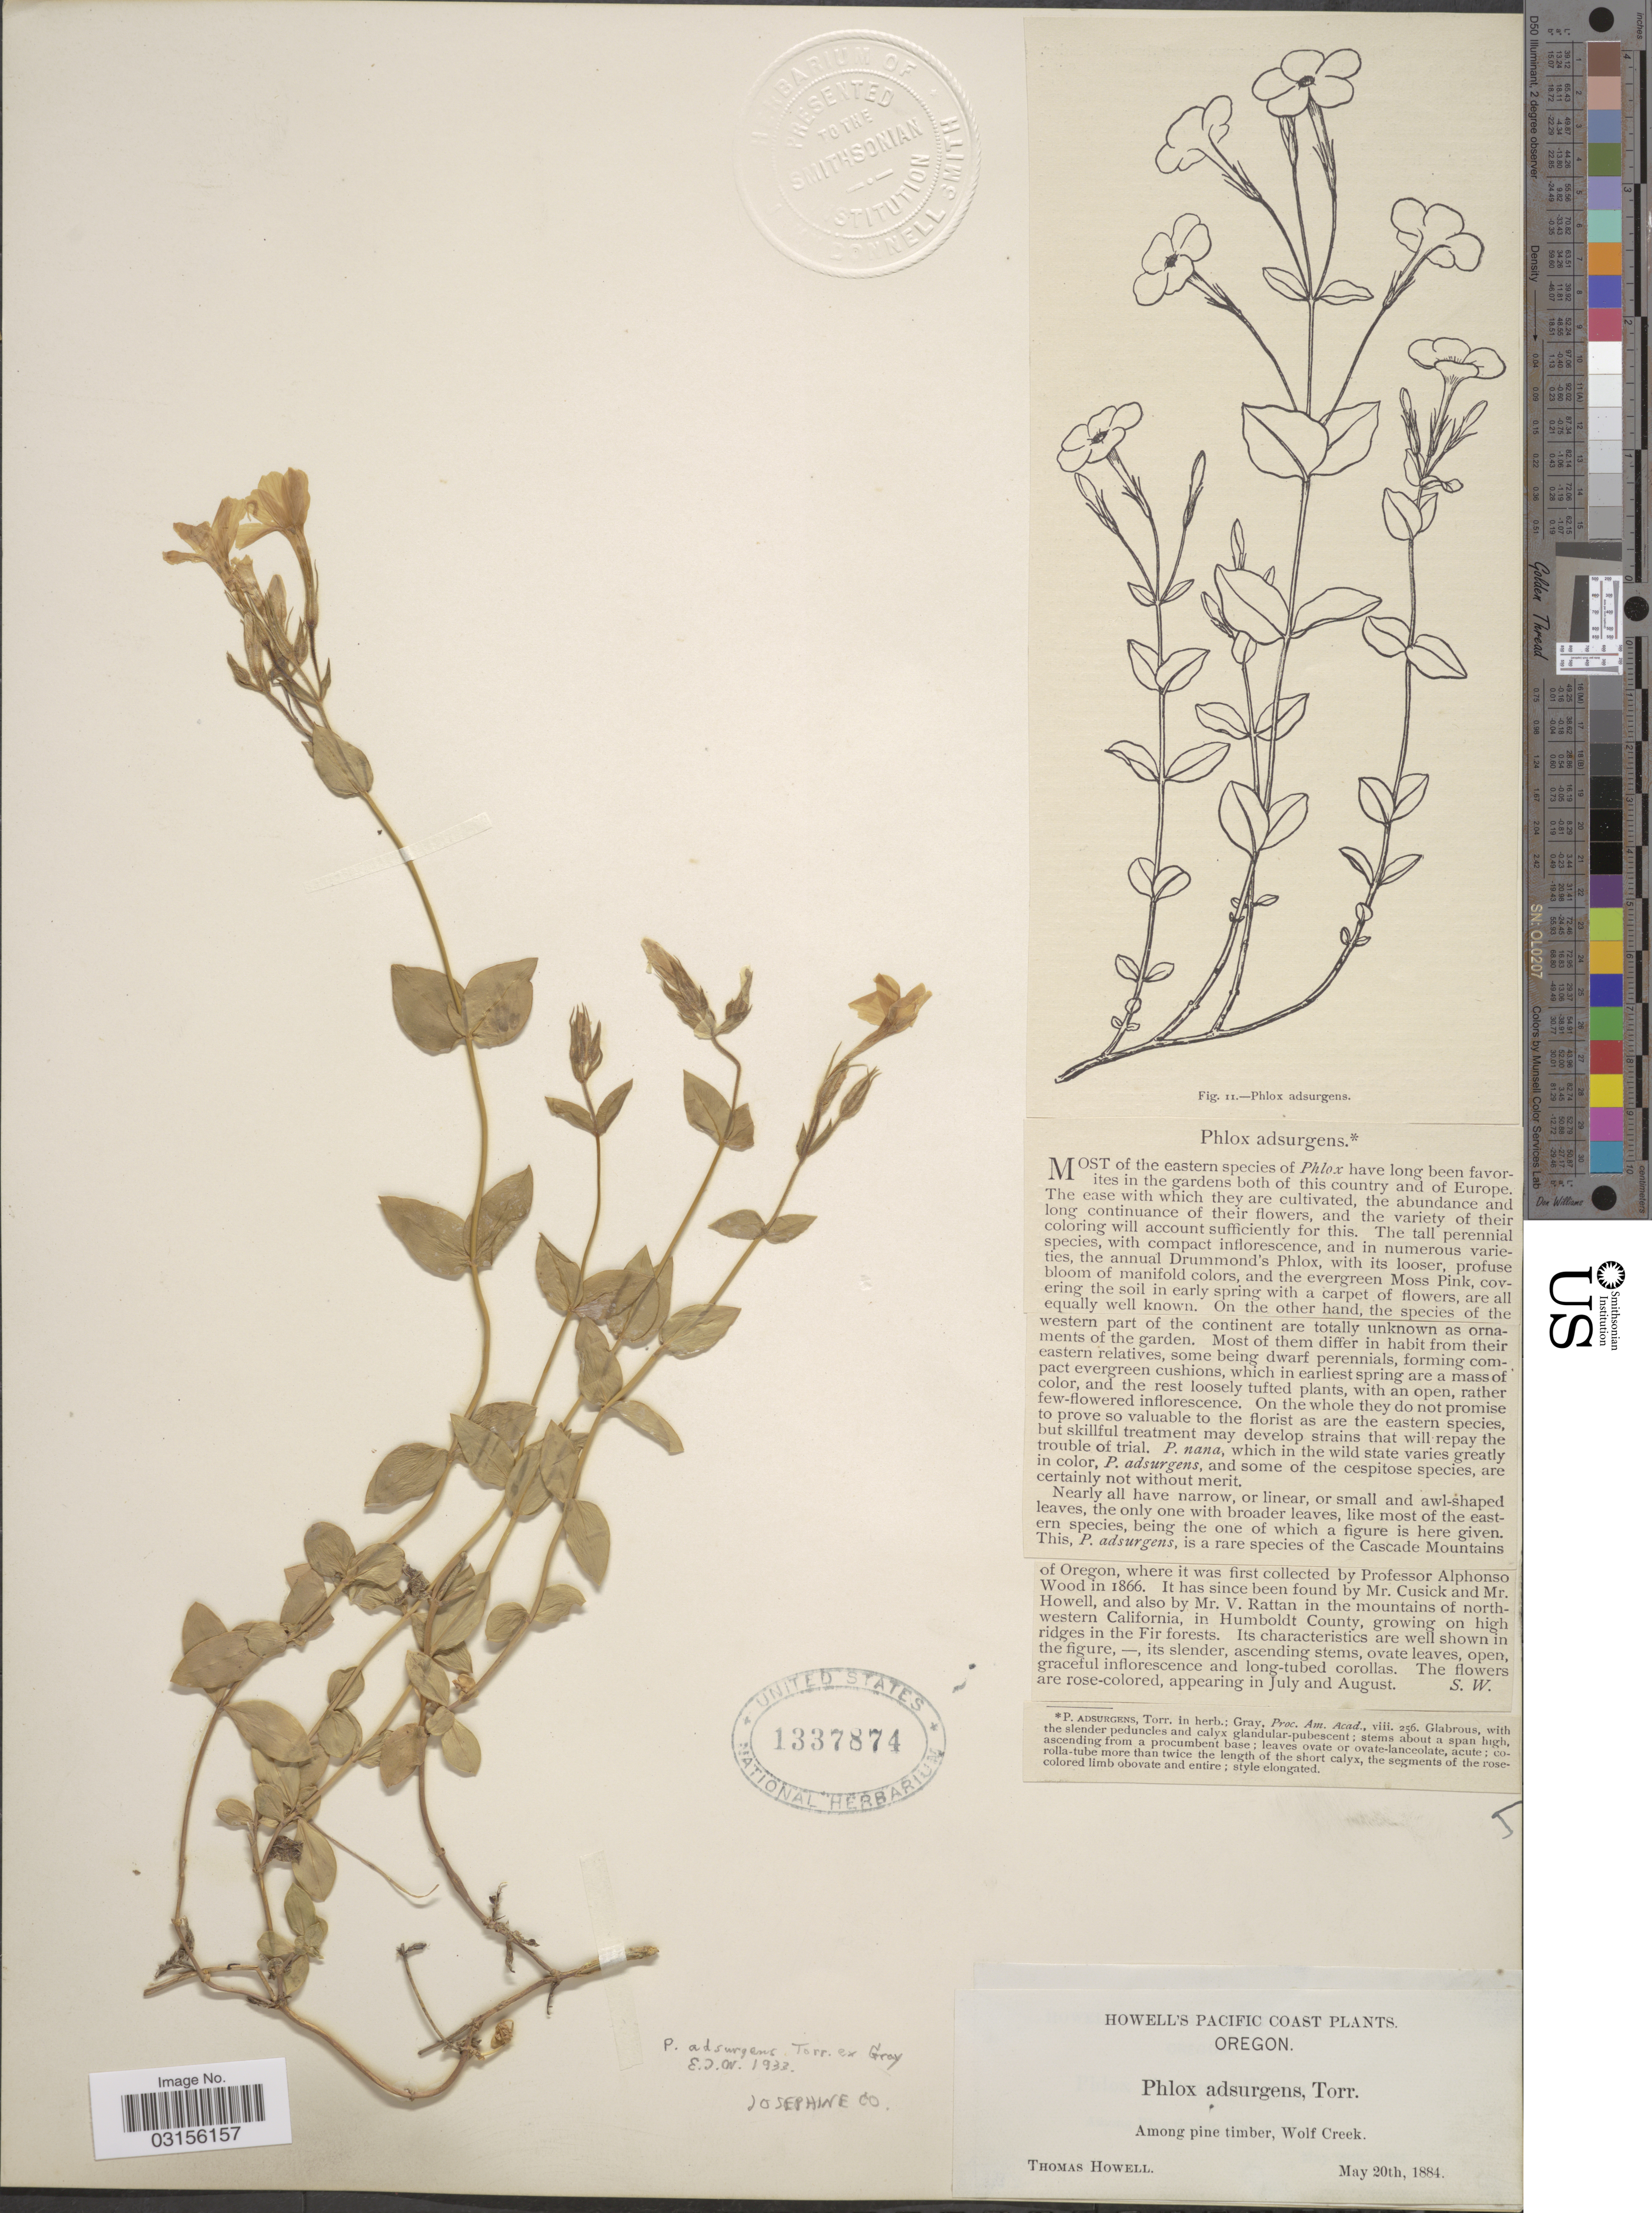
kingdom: Plantae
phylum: Tracheophyta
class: Magnoliopsida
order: Ericales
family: Polemoniaceae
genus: Phlox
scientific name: Phlox adsurgens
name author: Torr. ex A. Gray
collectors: T. Howell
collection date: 1884-05-20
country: United States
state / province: Oregon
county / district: Josephine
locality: Pacific Coast. Wolf Creek. Josephine Co.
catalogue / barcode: US 1337874